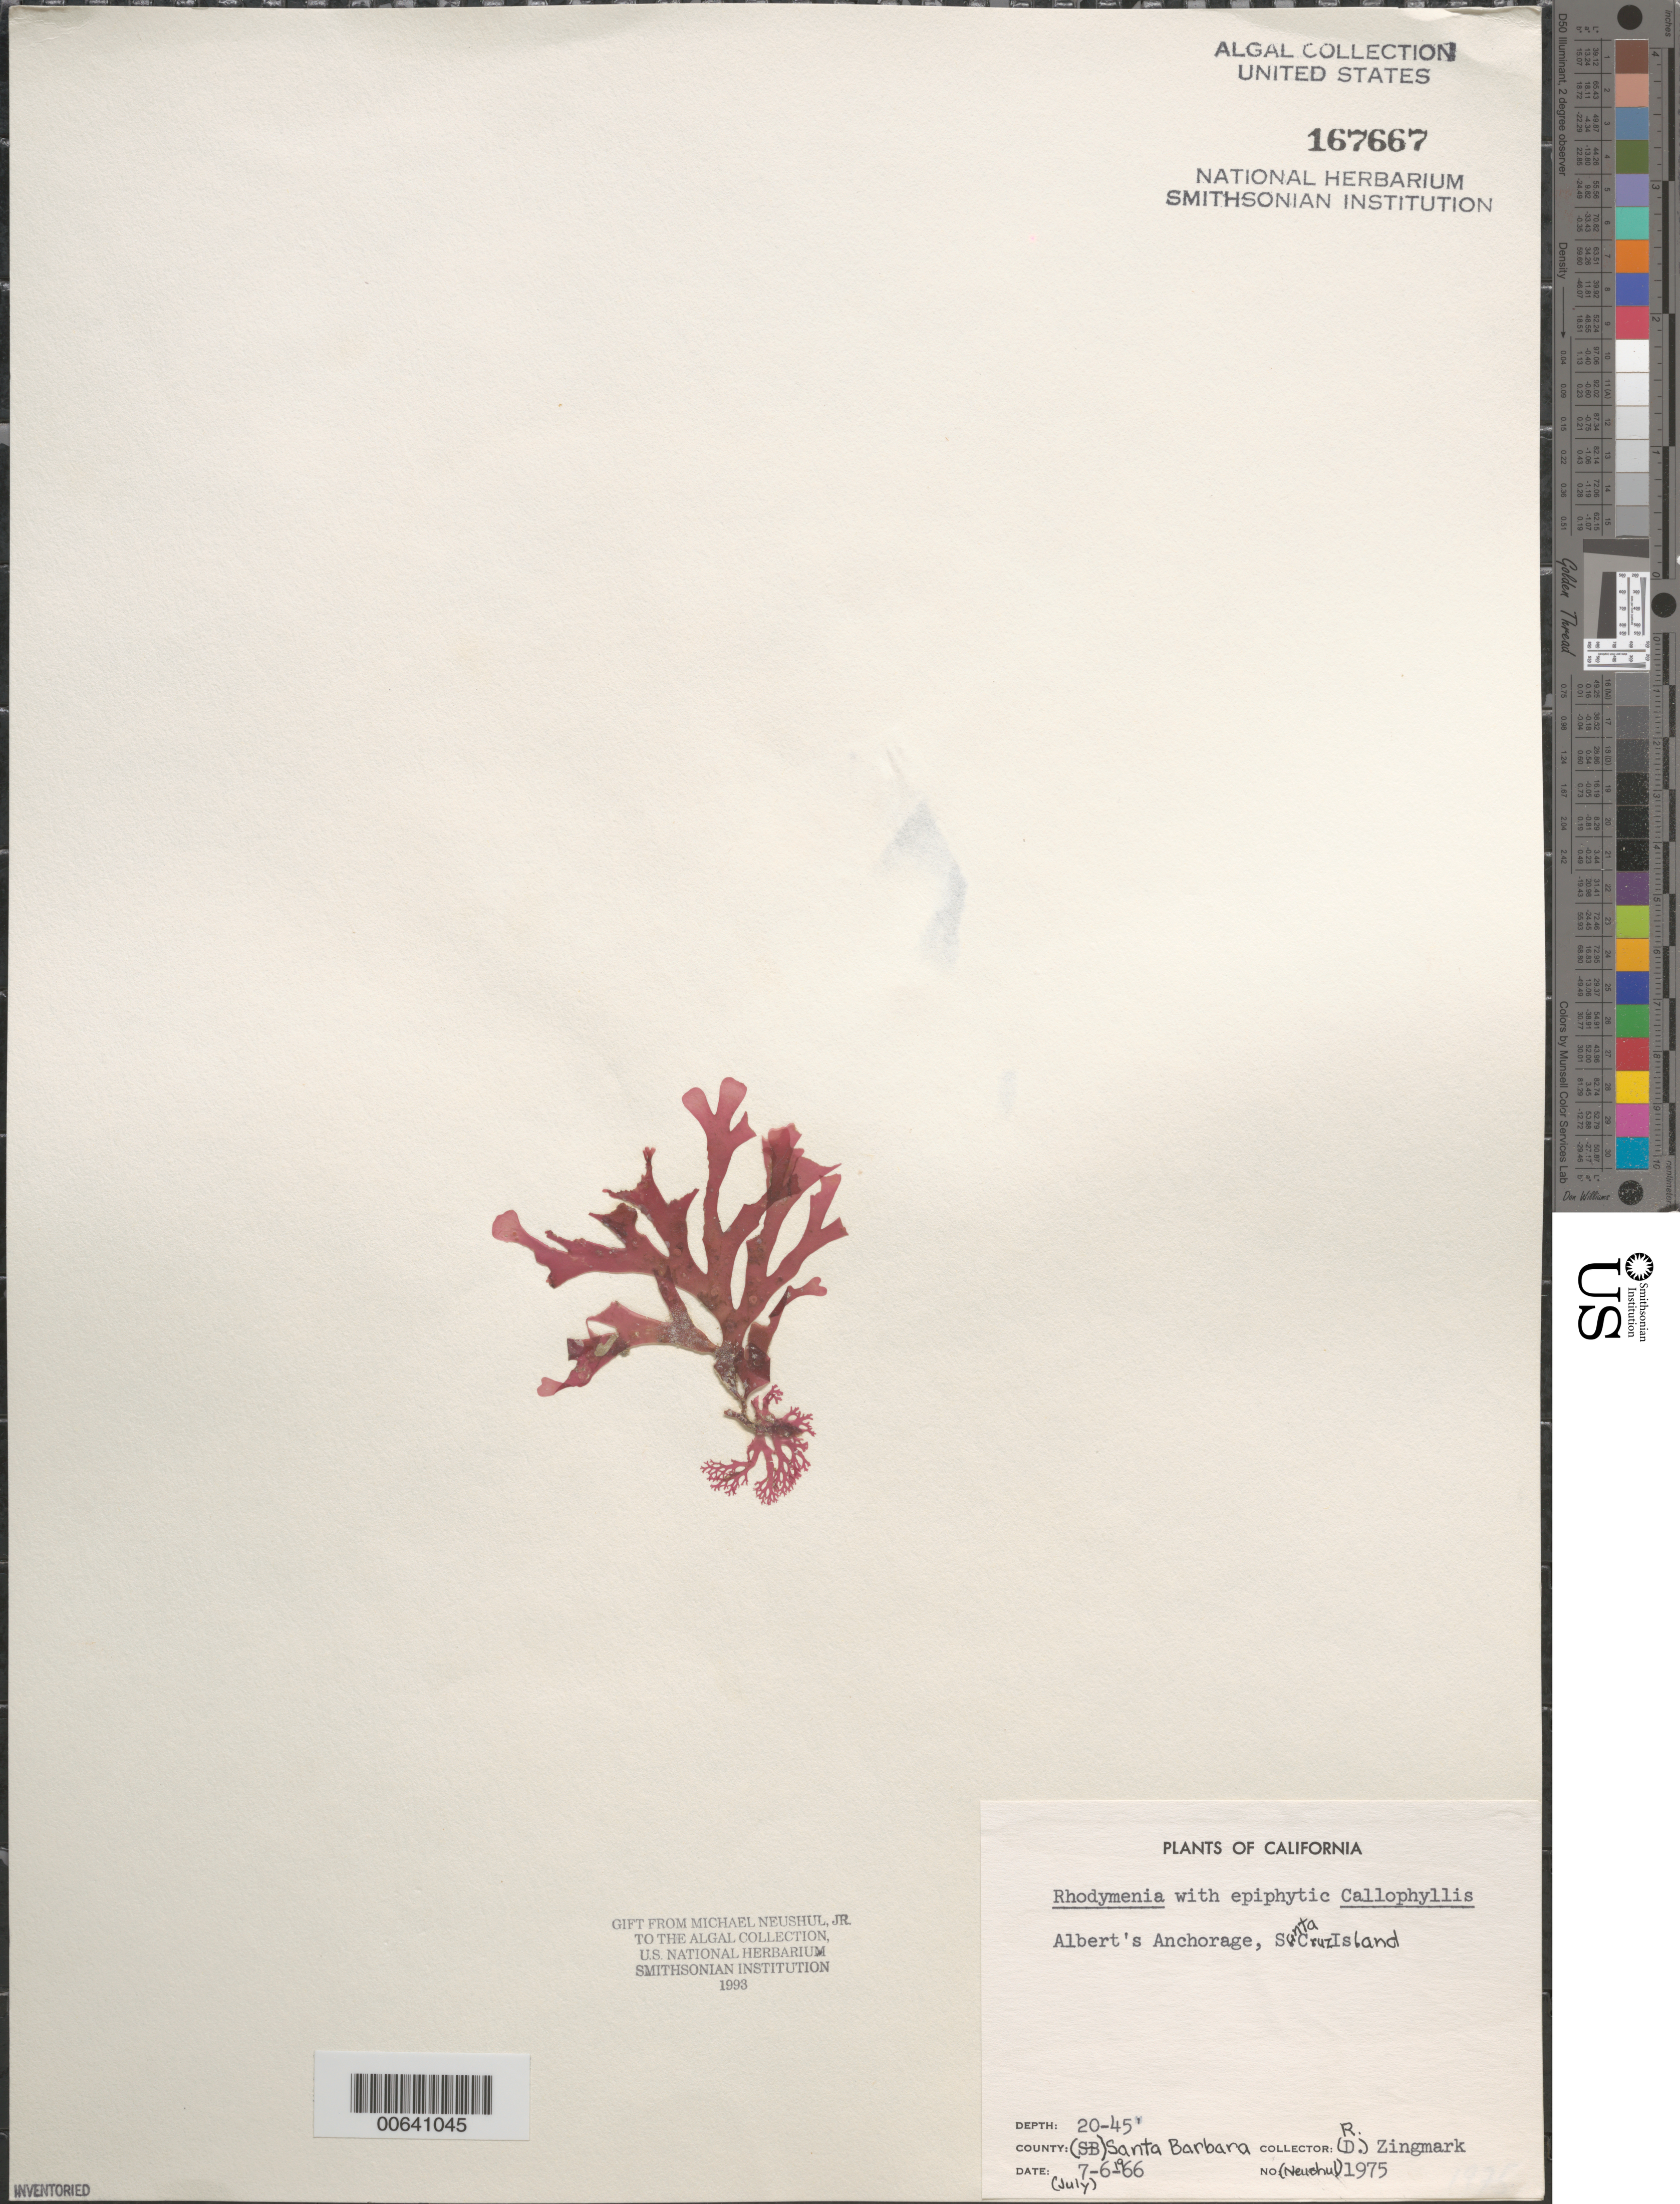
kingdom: Plantae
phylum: Rhodophyta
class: Florideophyceae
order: Rhodymeniales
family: Rhodymeniaceae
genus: Rhodymenia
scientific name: Rhodymenia sp.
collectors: R. Zingmark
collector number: Neushul 1975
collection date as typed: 06 Jul 1966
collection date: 1966-07-06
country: United States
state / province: California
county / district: Santa Barbara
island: Santa Cruz Island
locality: Albert's Anchorage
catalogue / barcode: US 167667